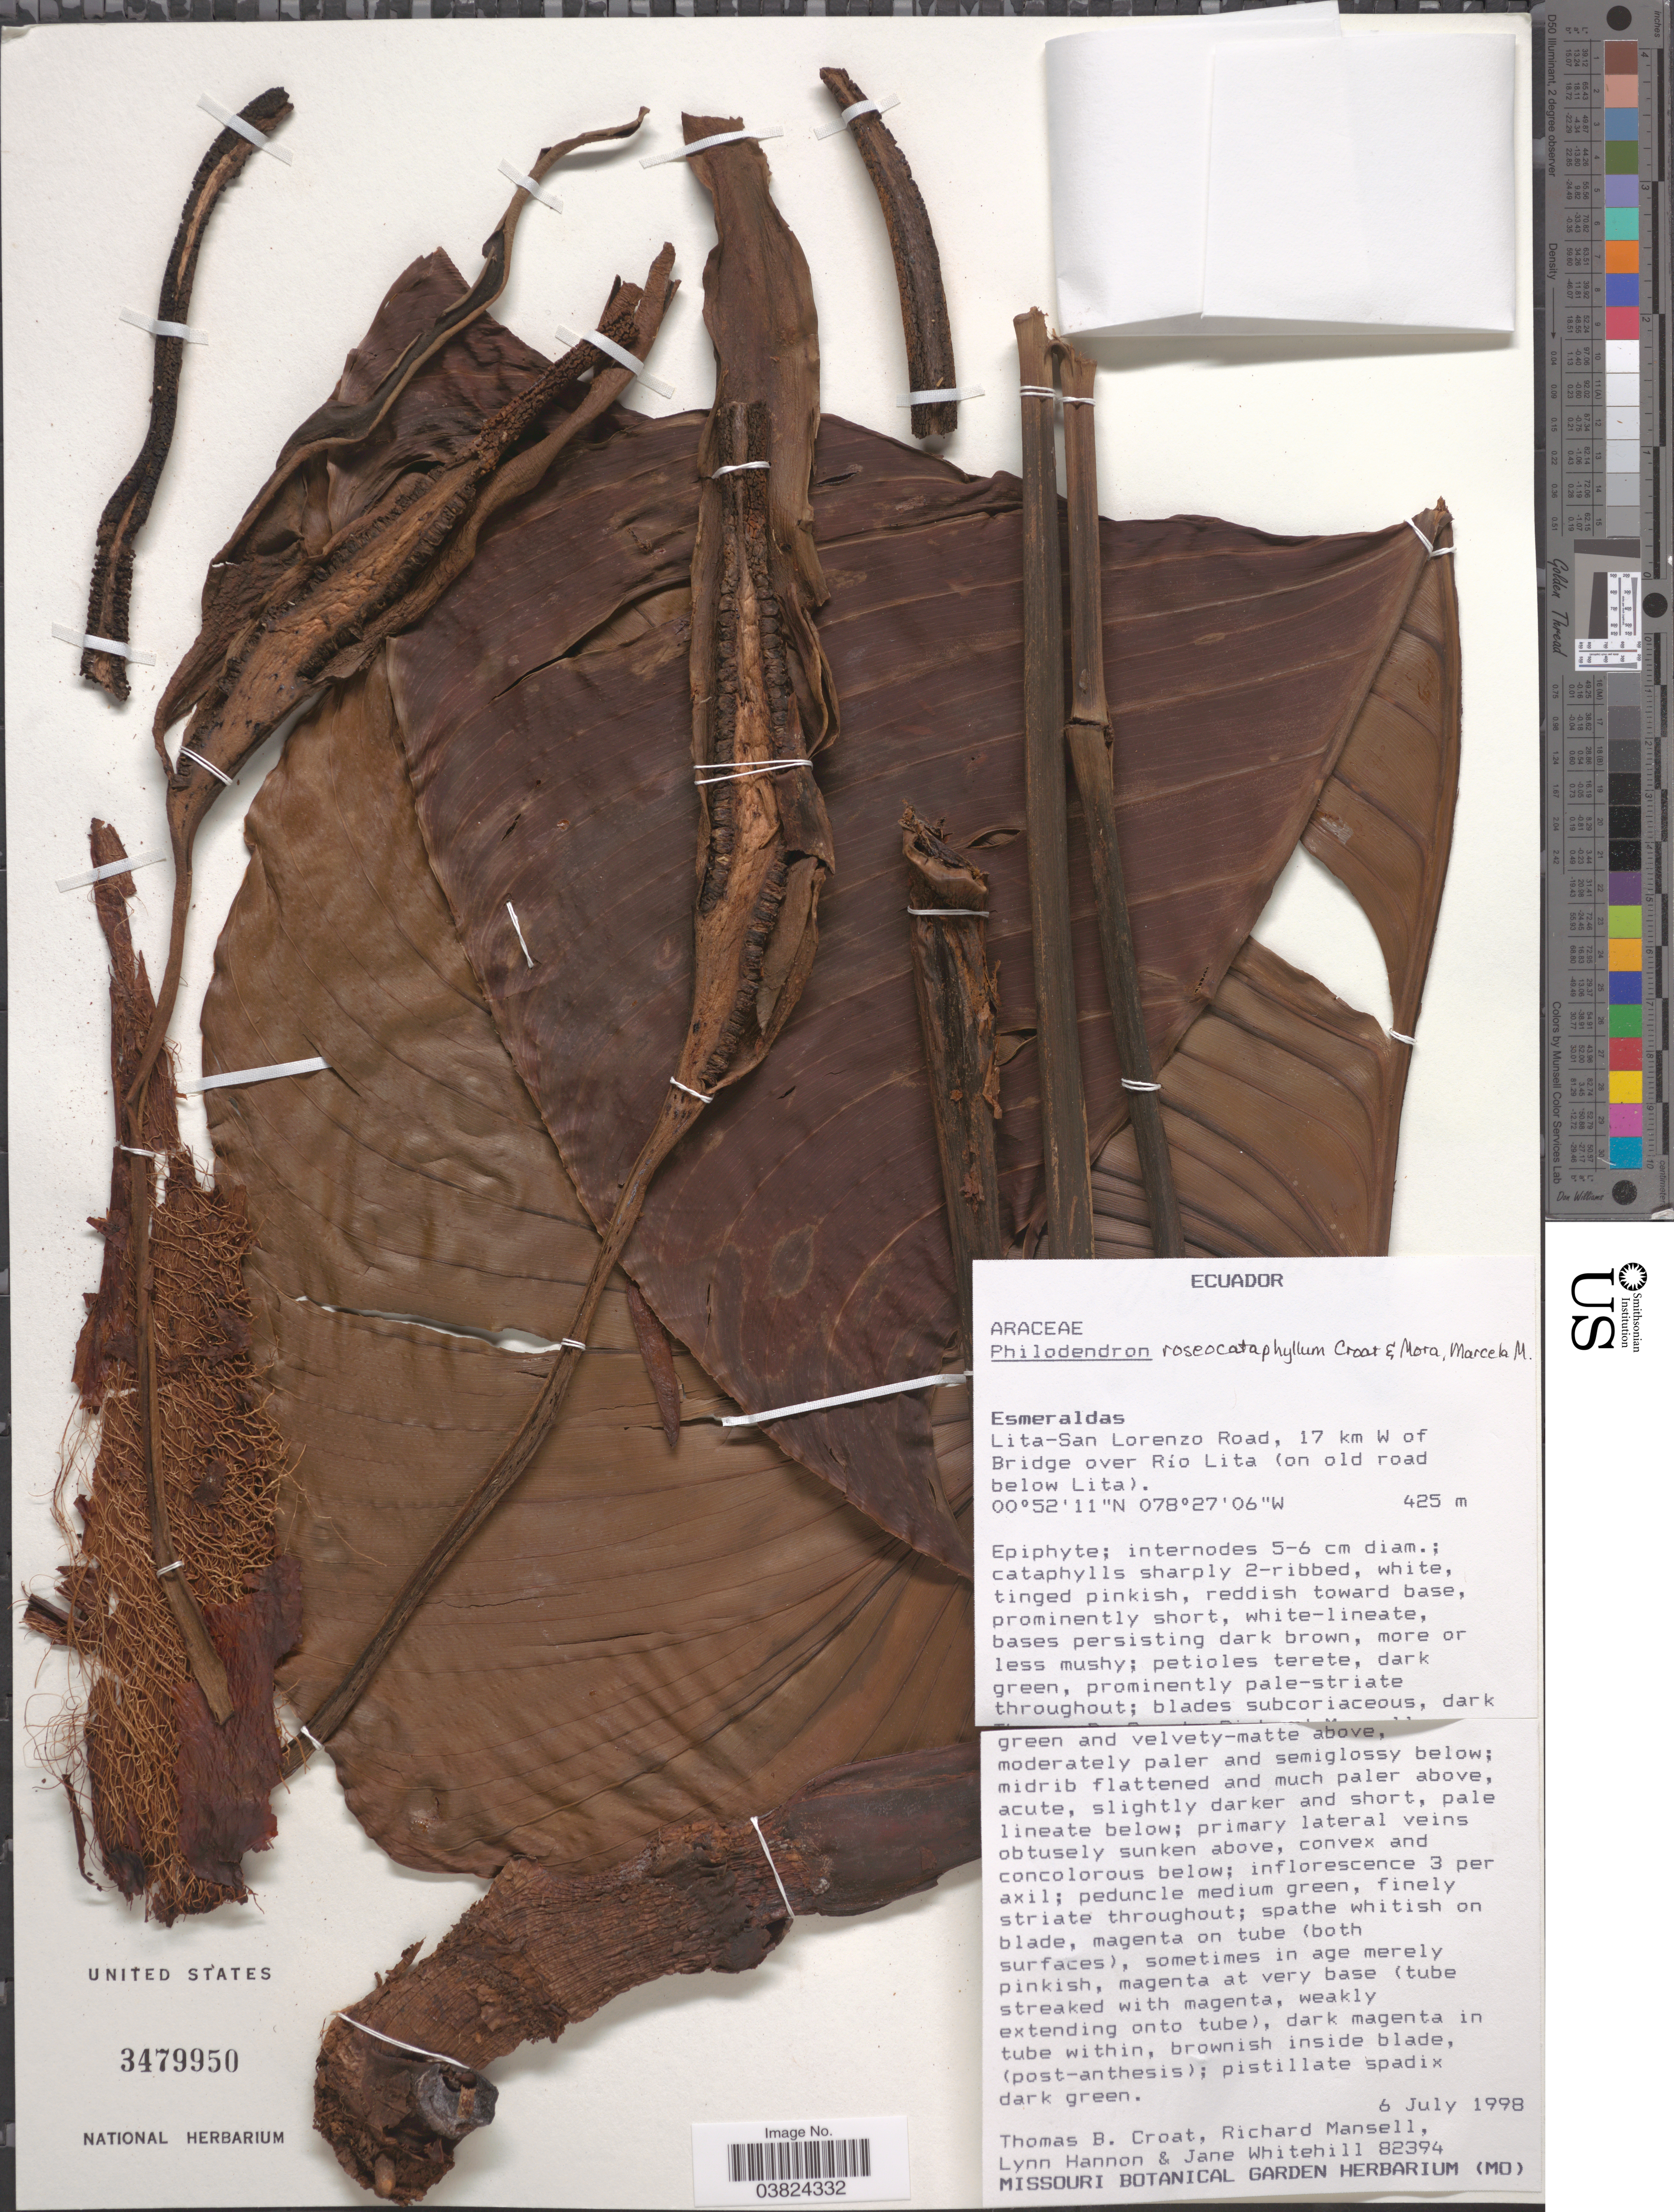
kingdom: Plantae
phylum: Tracheophyta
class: Liliopsida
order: Alismatales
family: Araceae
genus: Philodendron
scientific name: Philodendron roseocataphyllum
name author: Croat & M.M. Mora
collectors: T. B. Croat, R. Mansell, L. Hannon & J. Whitehill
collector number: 82394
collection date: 1998-07-06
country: Ecuador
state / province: Esmeraldas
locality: Lita-San Lorenzo Road, 17 km W of Bridge over Río Lita (on old road below Lita).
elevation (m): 425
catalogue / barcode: US 3479950